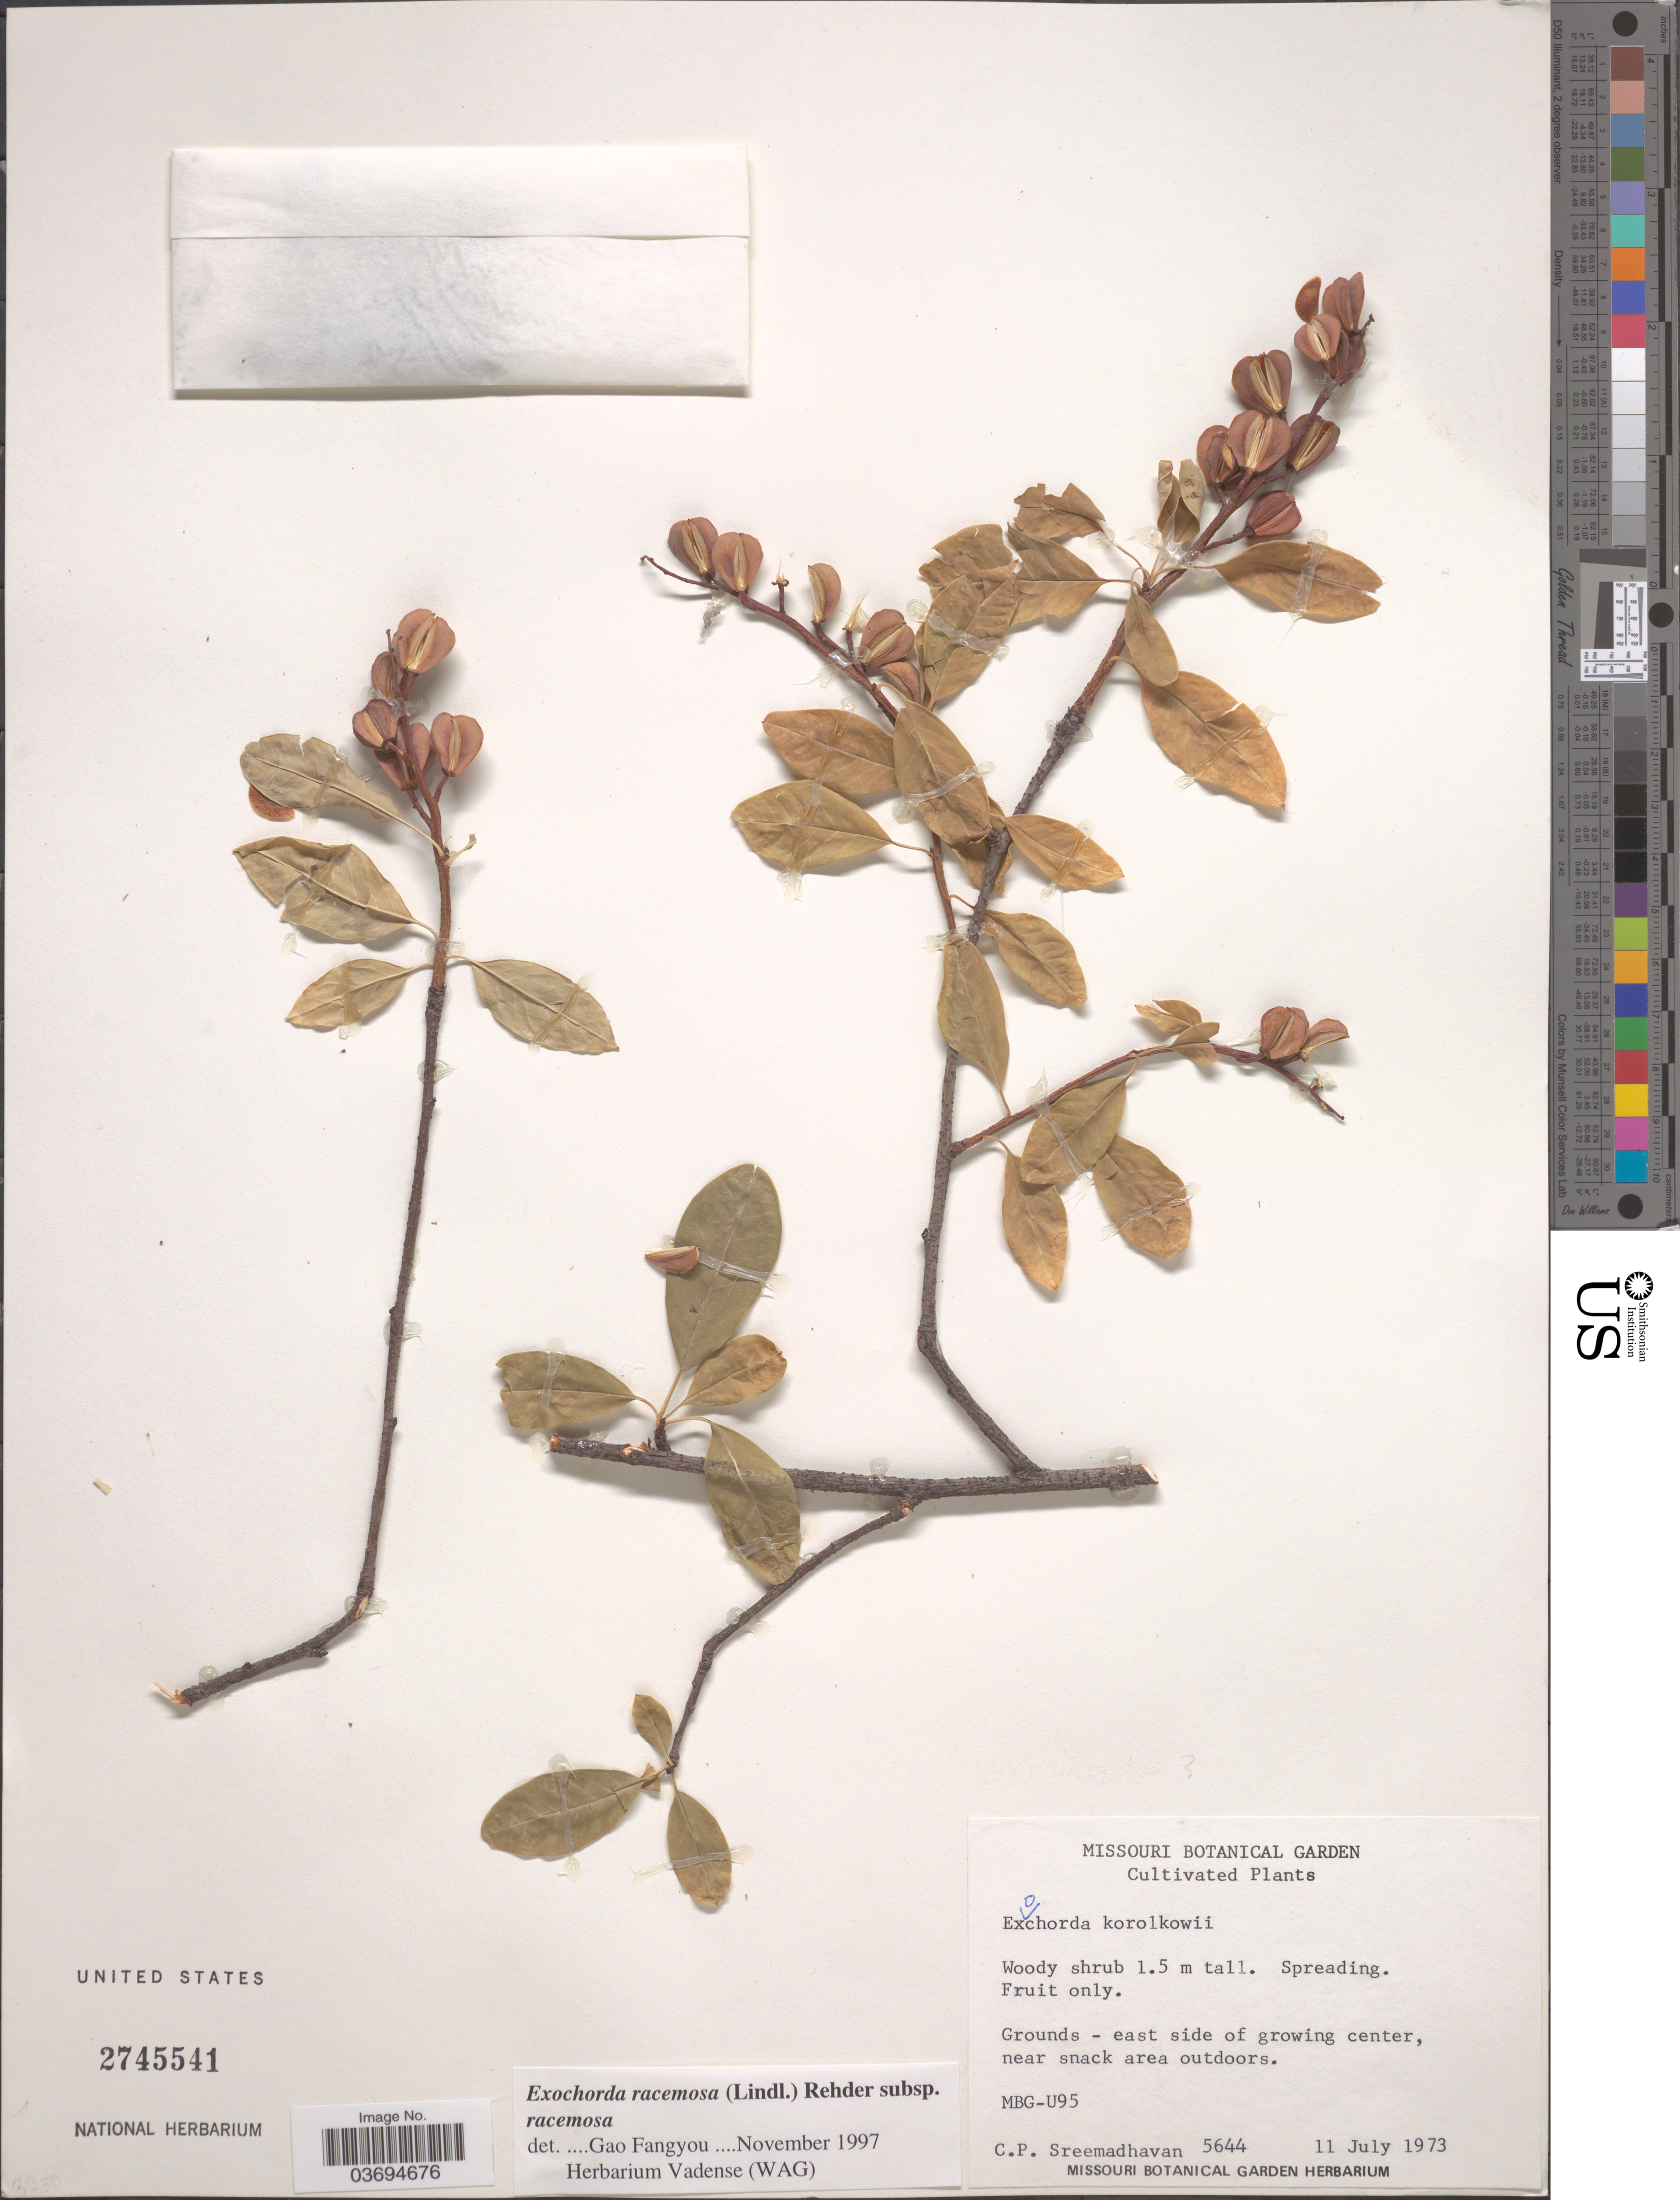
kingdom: Plantae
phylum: Tracheophyta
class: Magnoliopsida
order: Rosales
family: Rosaceae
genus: Exochorda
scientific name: Exochorda racemosa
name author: (Fortune ex Lindl.) Rehder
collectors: C. Sreemadhavan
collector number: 5644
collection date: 1973-07-11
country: United States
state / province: Missouri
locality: Grounds - east side of growing center, near snack area outdoors. MBG-U95 [unsure placement].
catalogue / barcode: US 2745541